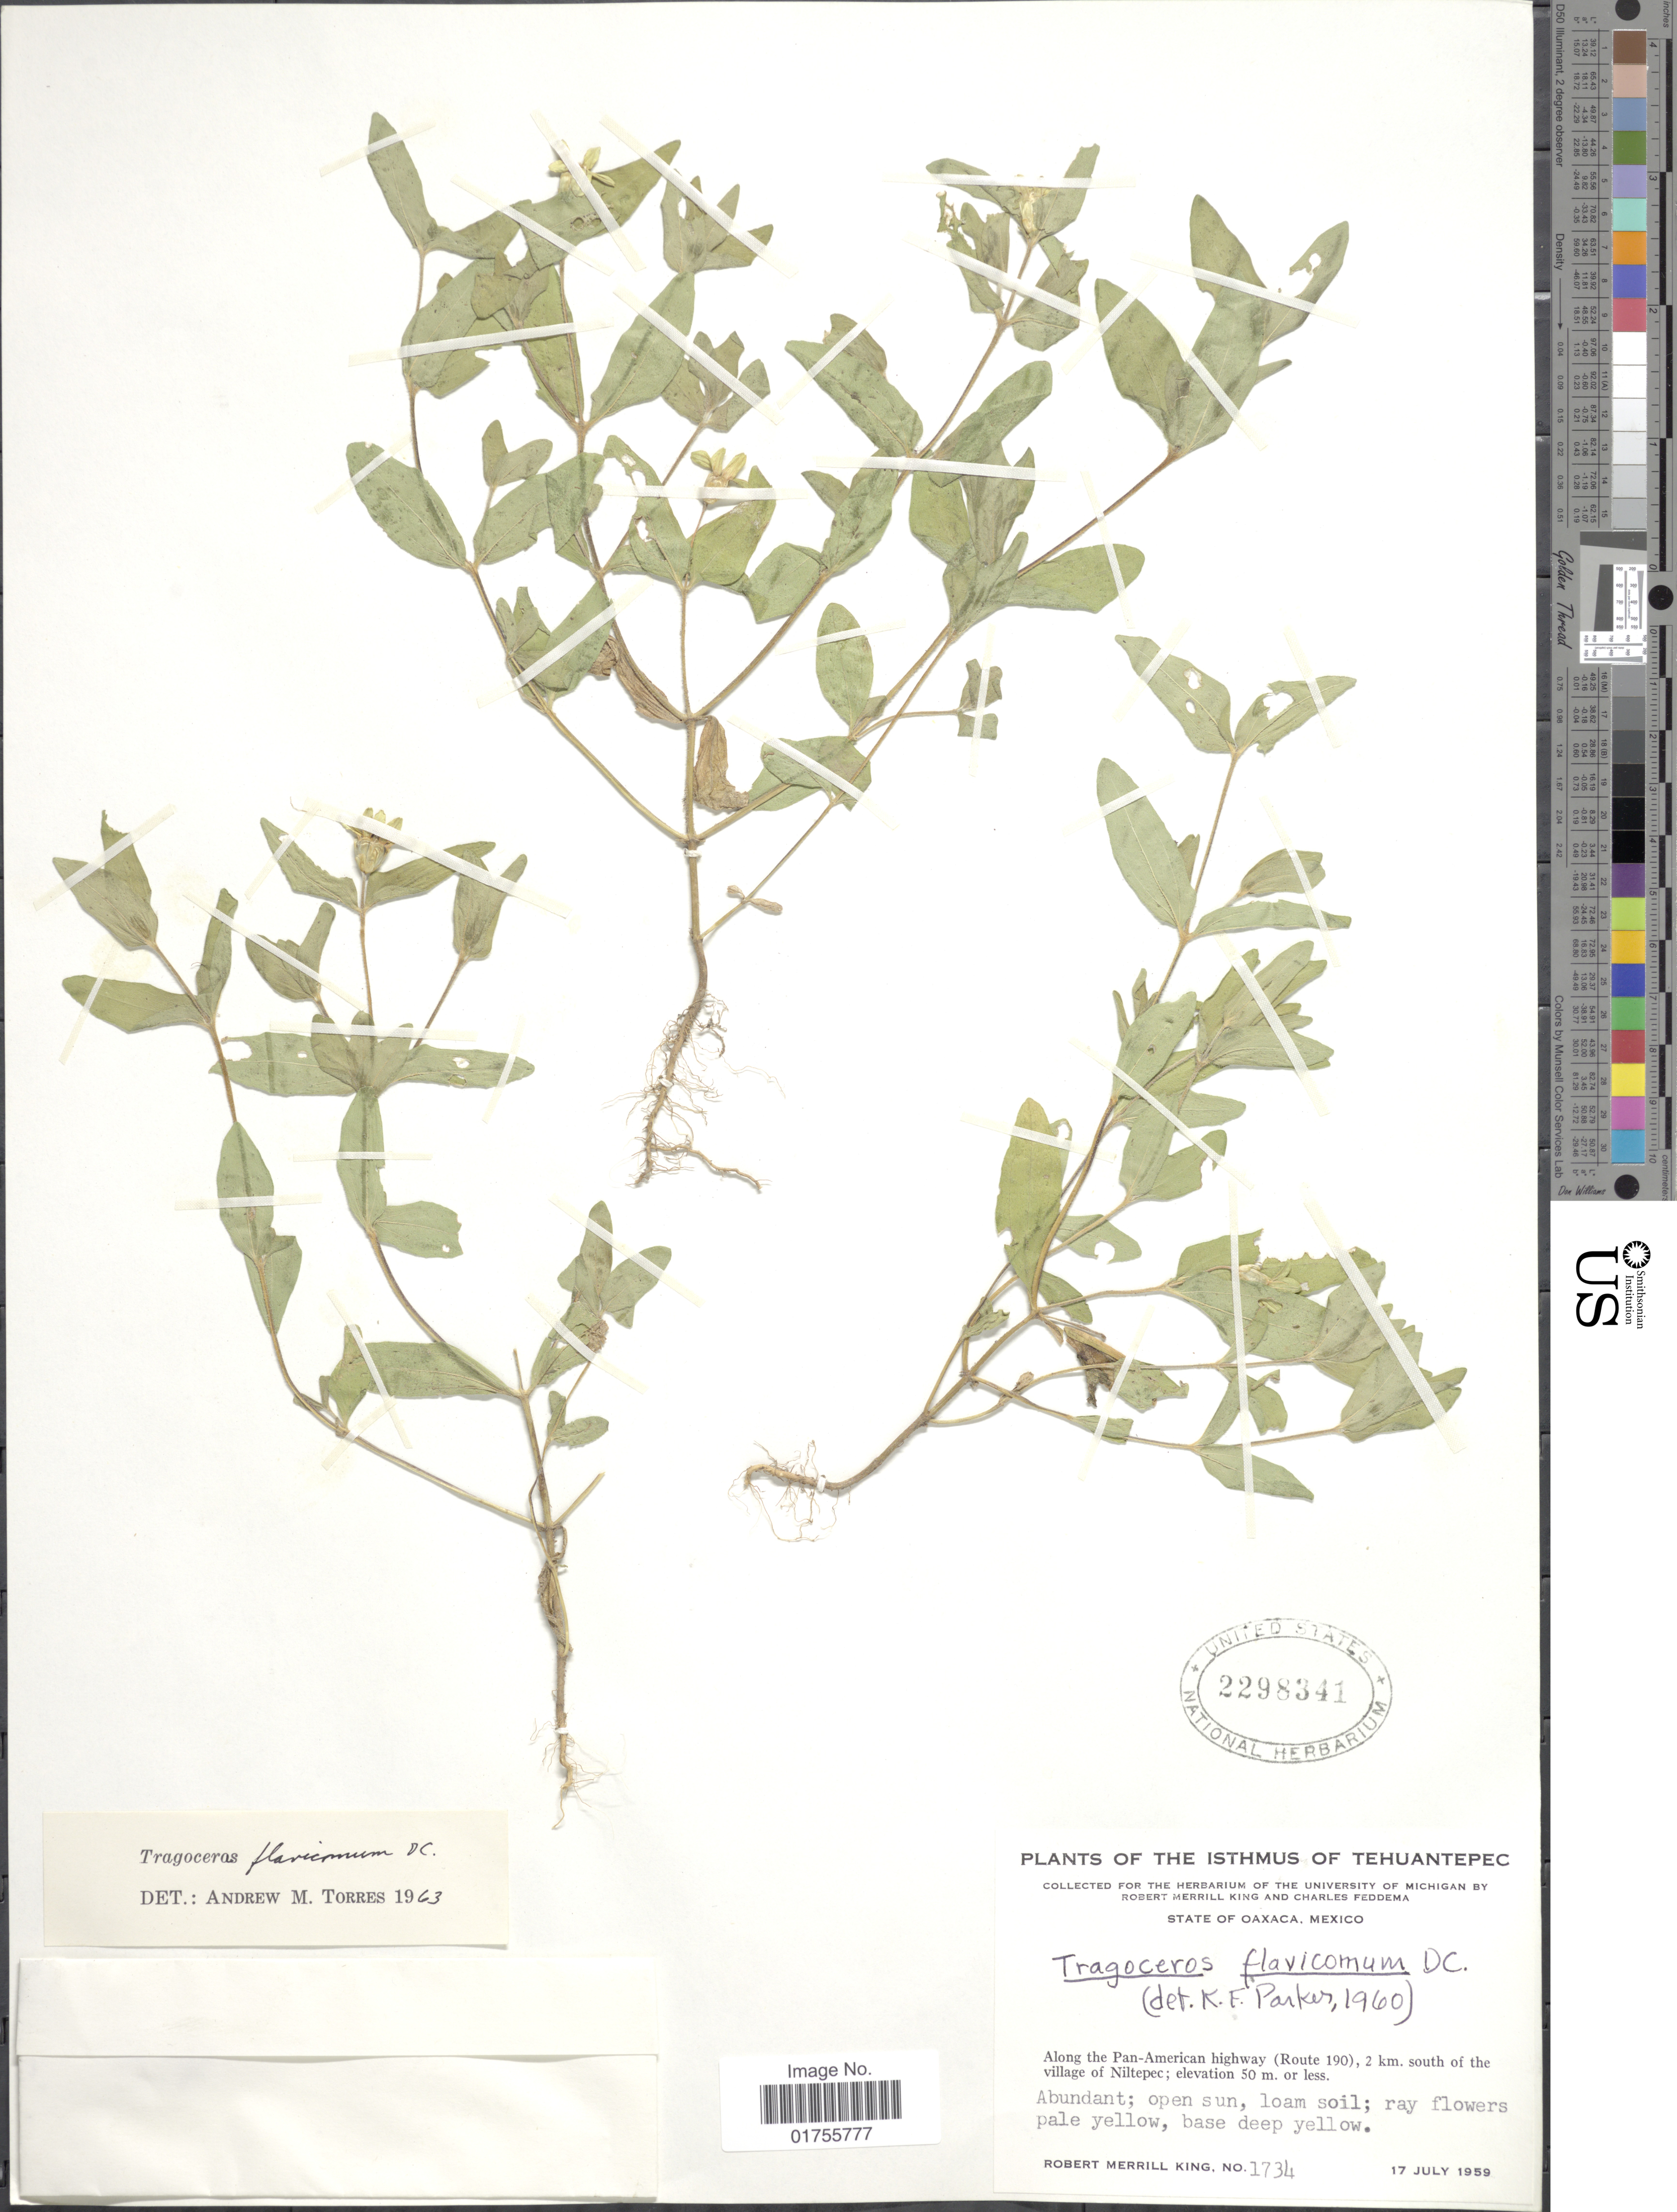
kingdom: Plantae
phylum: Tracheophyta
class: Magnoliopsida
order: Asterales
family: Asteraceae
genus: Tragoceros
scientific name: Tragoceros flavicomum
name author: DC.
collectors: R. M. King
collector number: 1734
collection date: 1959-07-17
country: Mexico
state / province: Oaxaca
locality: The Isthmus of Tehuantepec, Along the Pan-American highway (Route 190), 2 km south of the villages of Niltepec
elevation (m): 50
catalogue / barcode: US 2298341